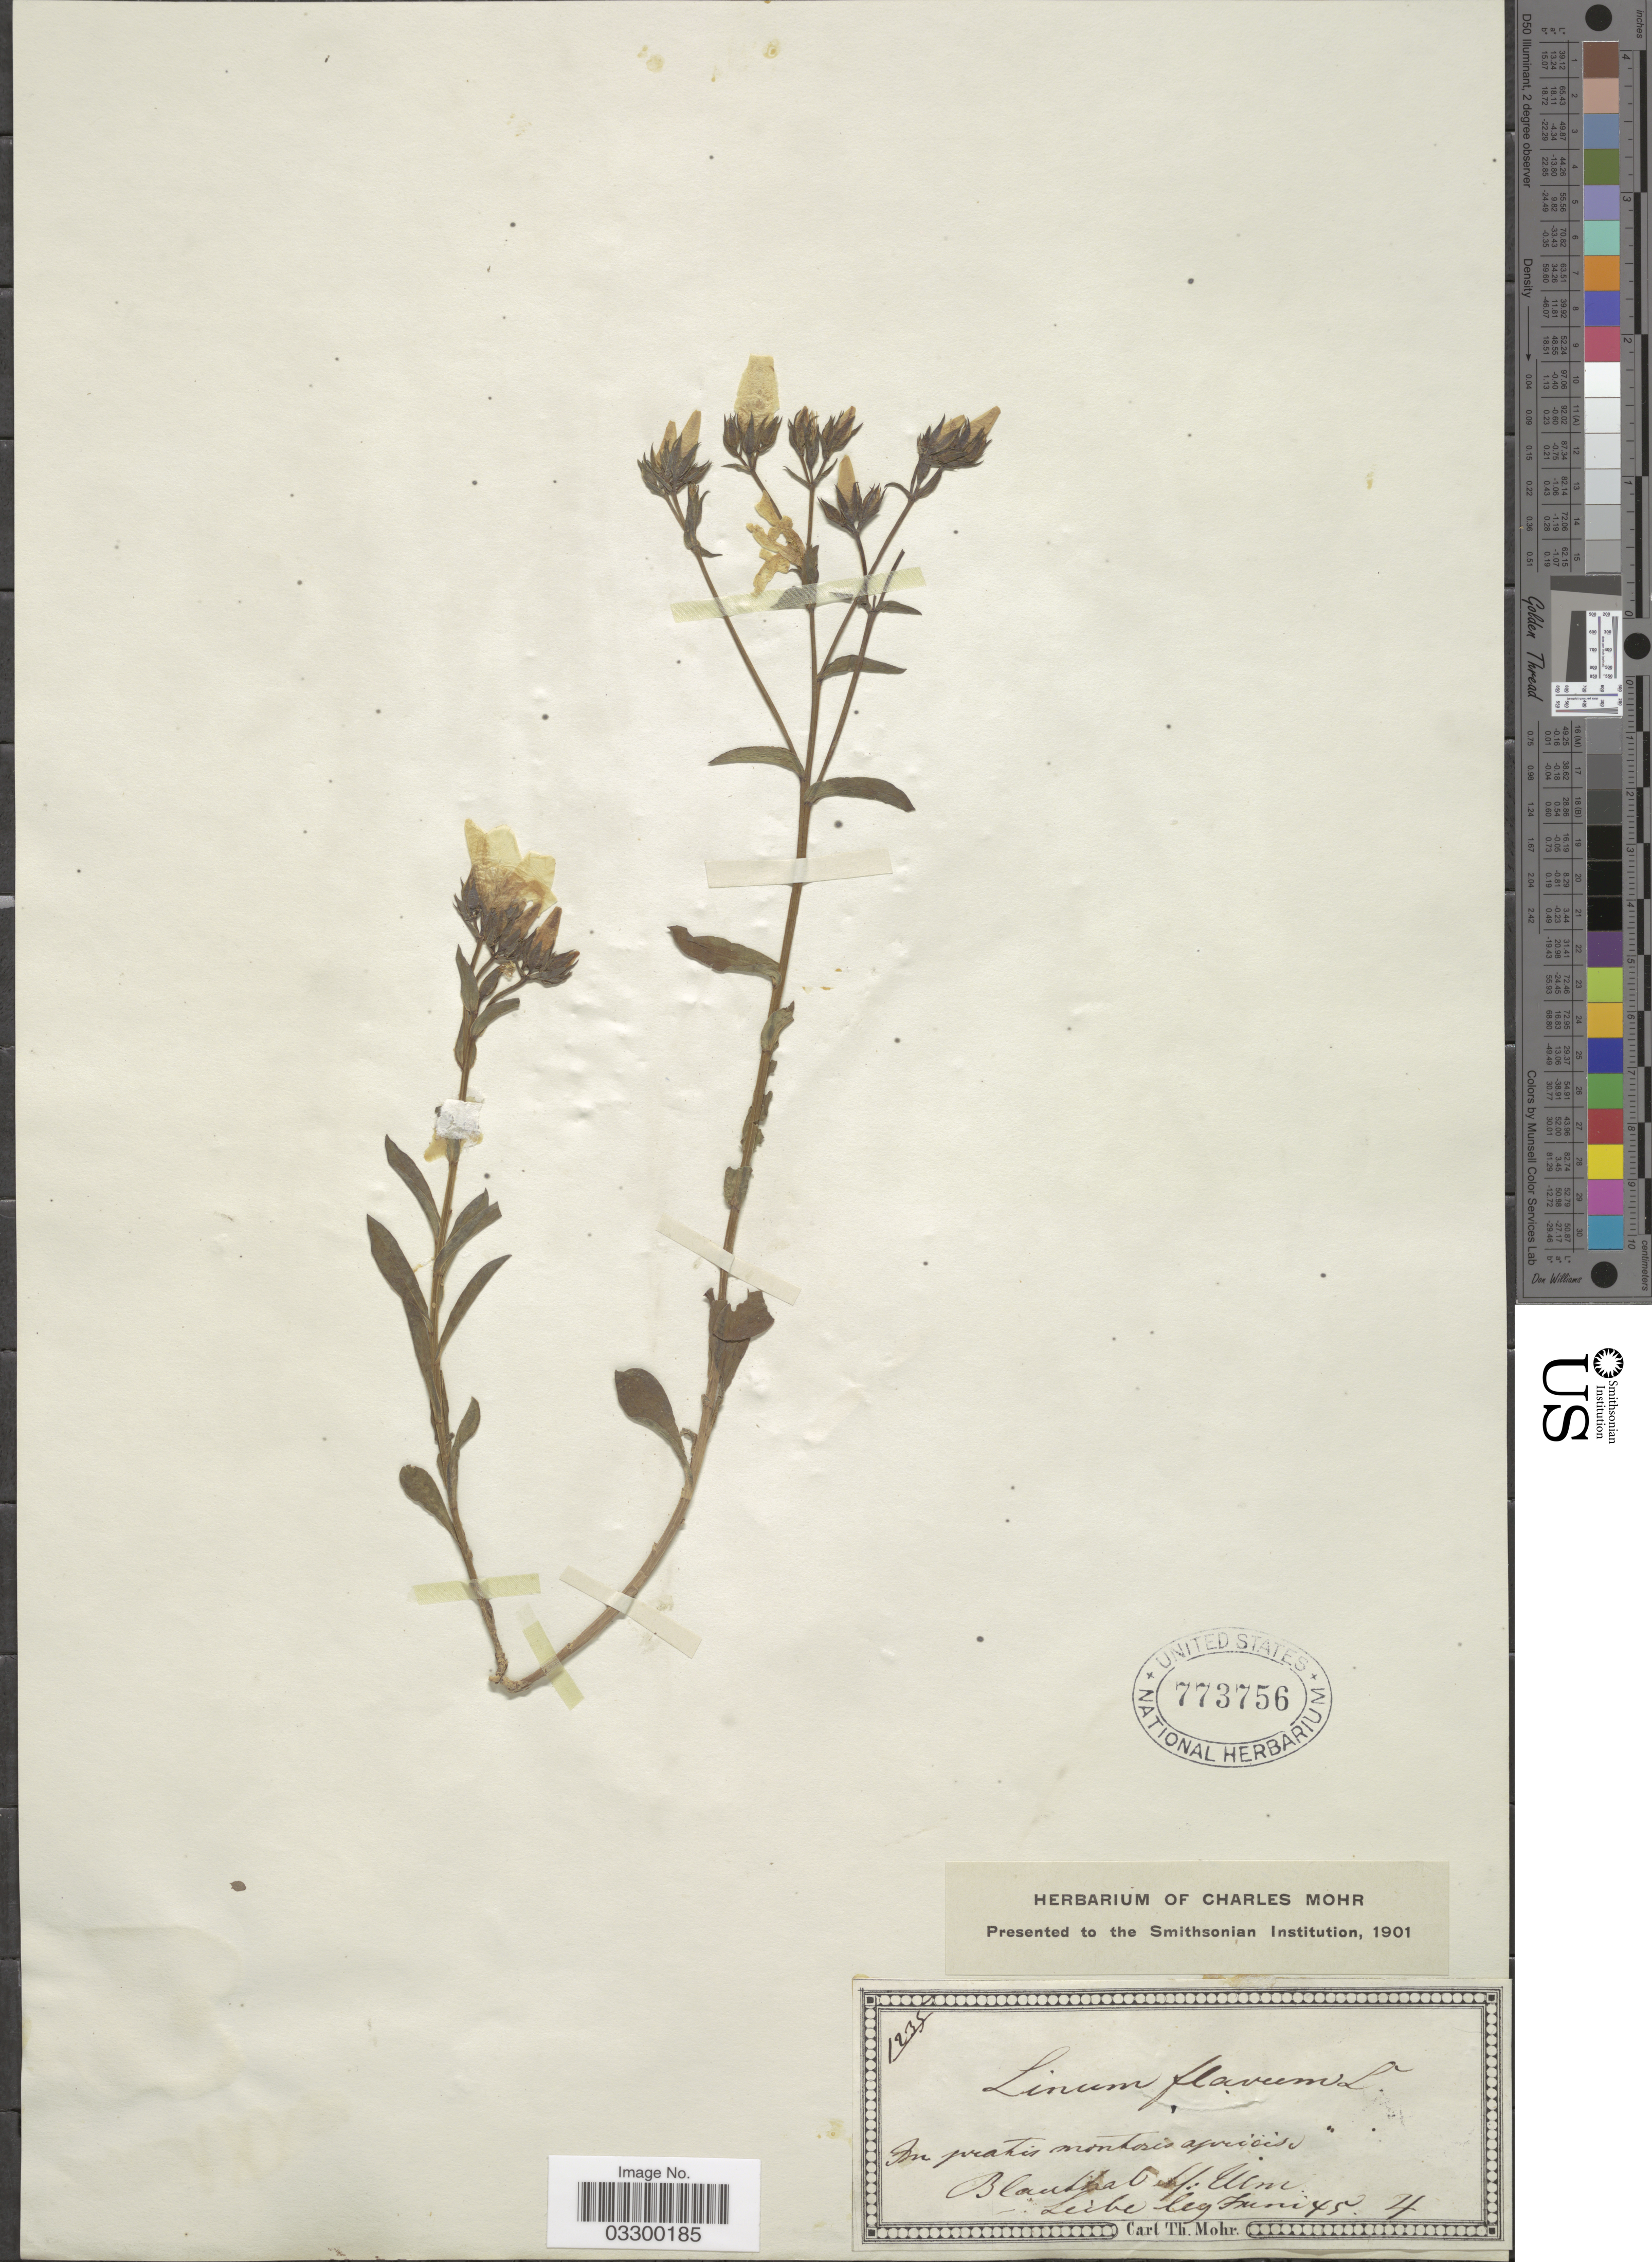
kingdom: Plantae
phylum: Tracheophyta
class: Magnoliopsida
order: Malpighiales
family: Linaceae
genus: Linum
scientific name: Linum flavum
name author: L.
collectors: C. T. Mohr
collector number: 1235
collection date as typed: Transcribed d/m/y: /6/45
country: Germany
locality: Blantha [interpreted] Y:Ulm.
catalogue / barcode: US 773756